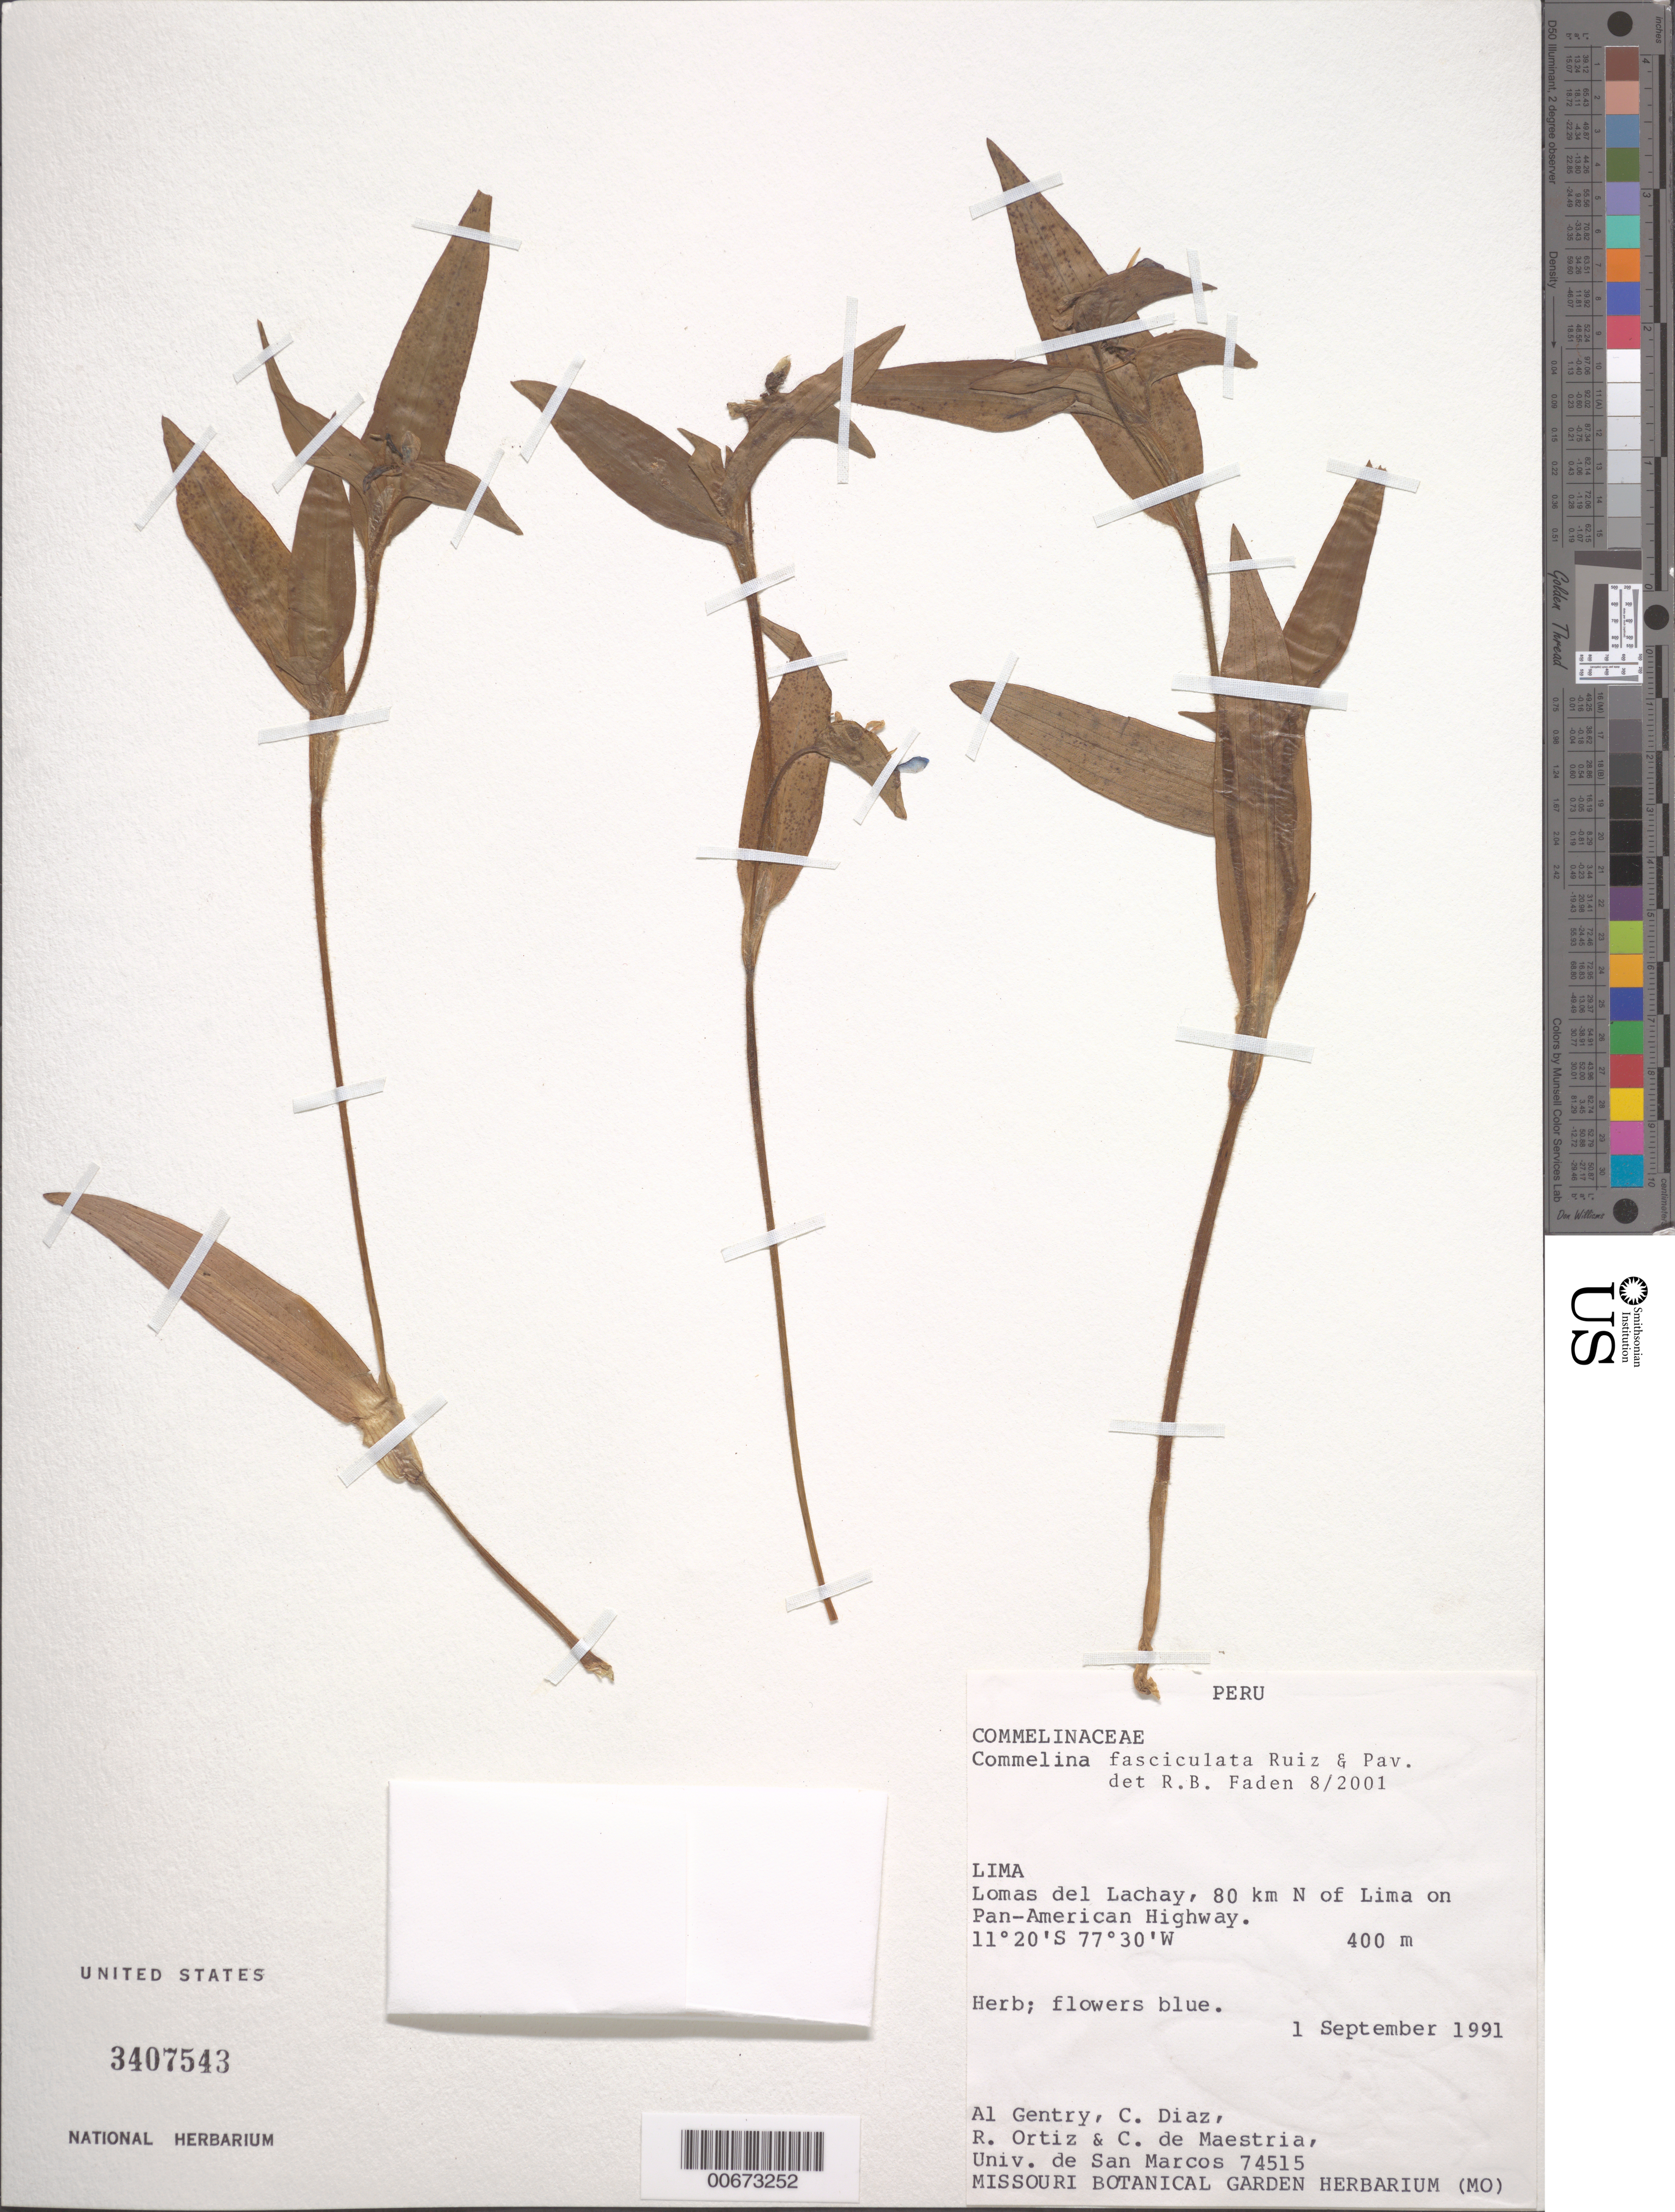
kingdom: Plantae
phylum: Tracheophyta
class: Liliopsida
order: Commelinales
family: Commelinaceae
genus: Commelina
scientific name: Commelina fasciculata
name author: Ruiz & Pav.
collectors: A. H. Gentry, C. Díaz, R. del C. Ortiz & C. de Maestria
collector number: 74515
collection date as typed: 01 Sep 1991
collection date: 1991-09-01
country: Peru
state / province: Lima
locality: Lomas del Lachay.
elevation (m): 400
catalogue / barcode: US 3407543